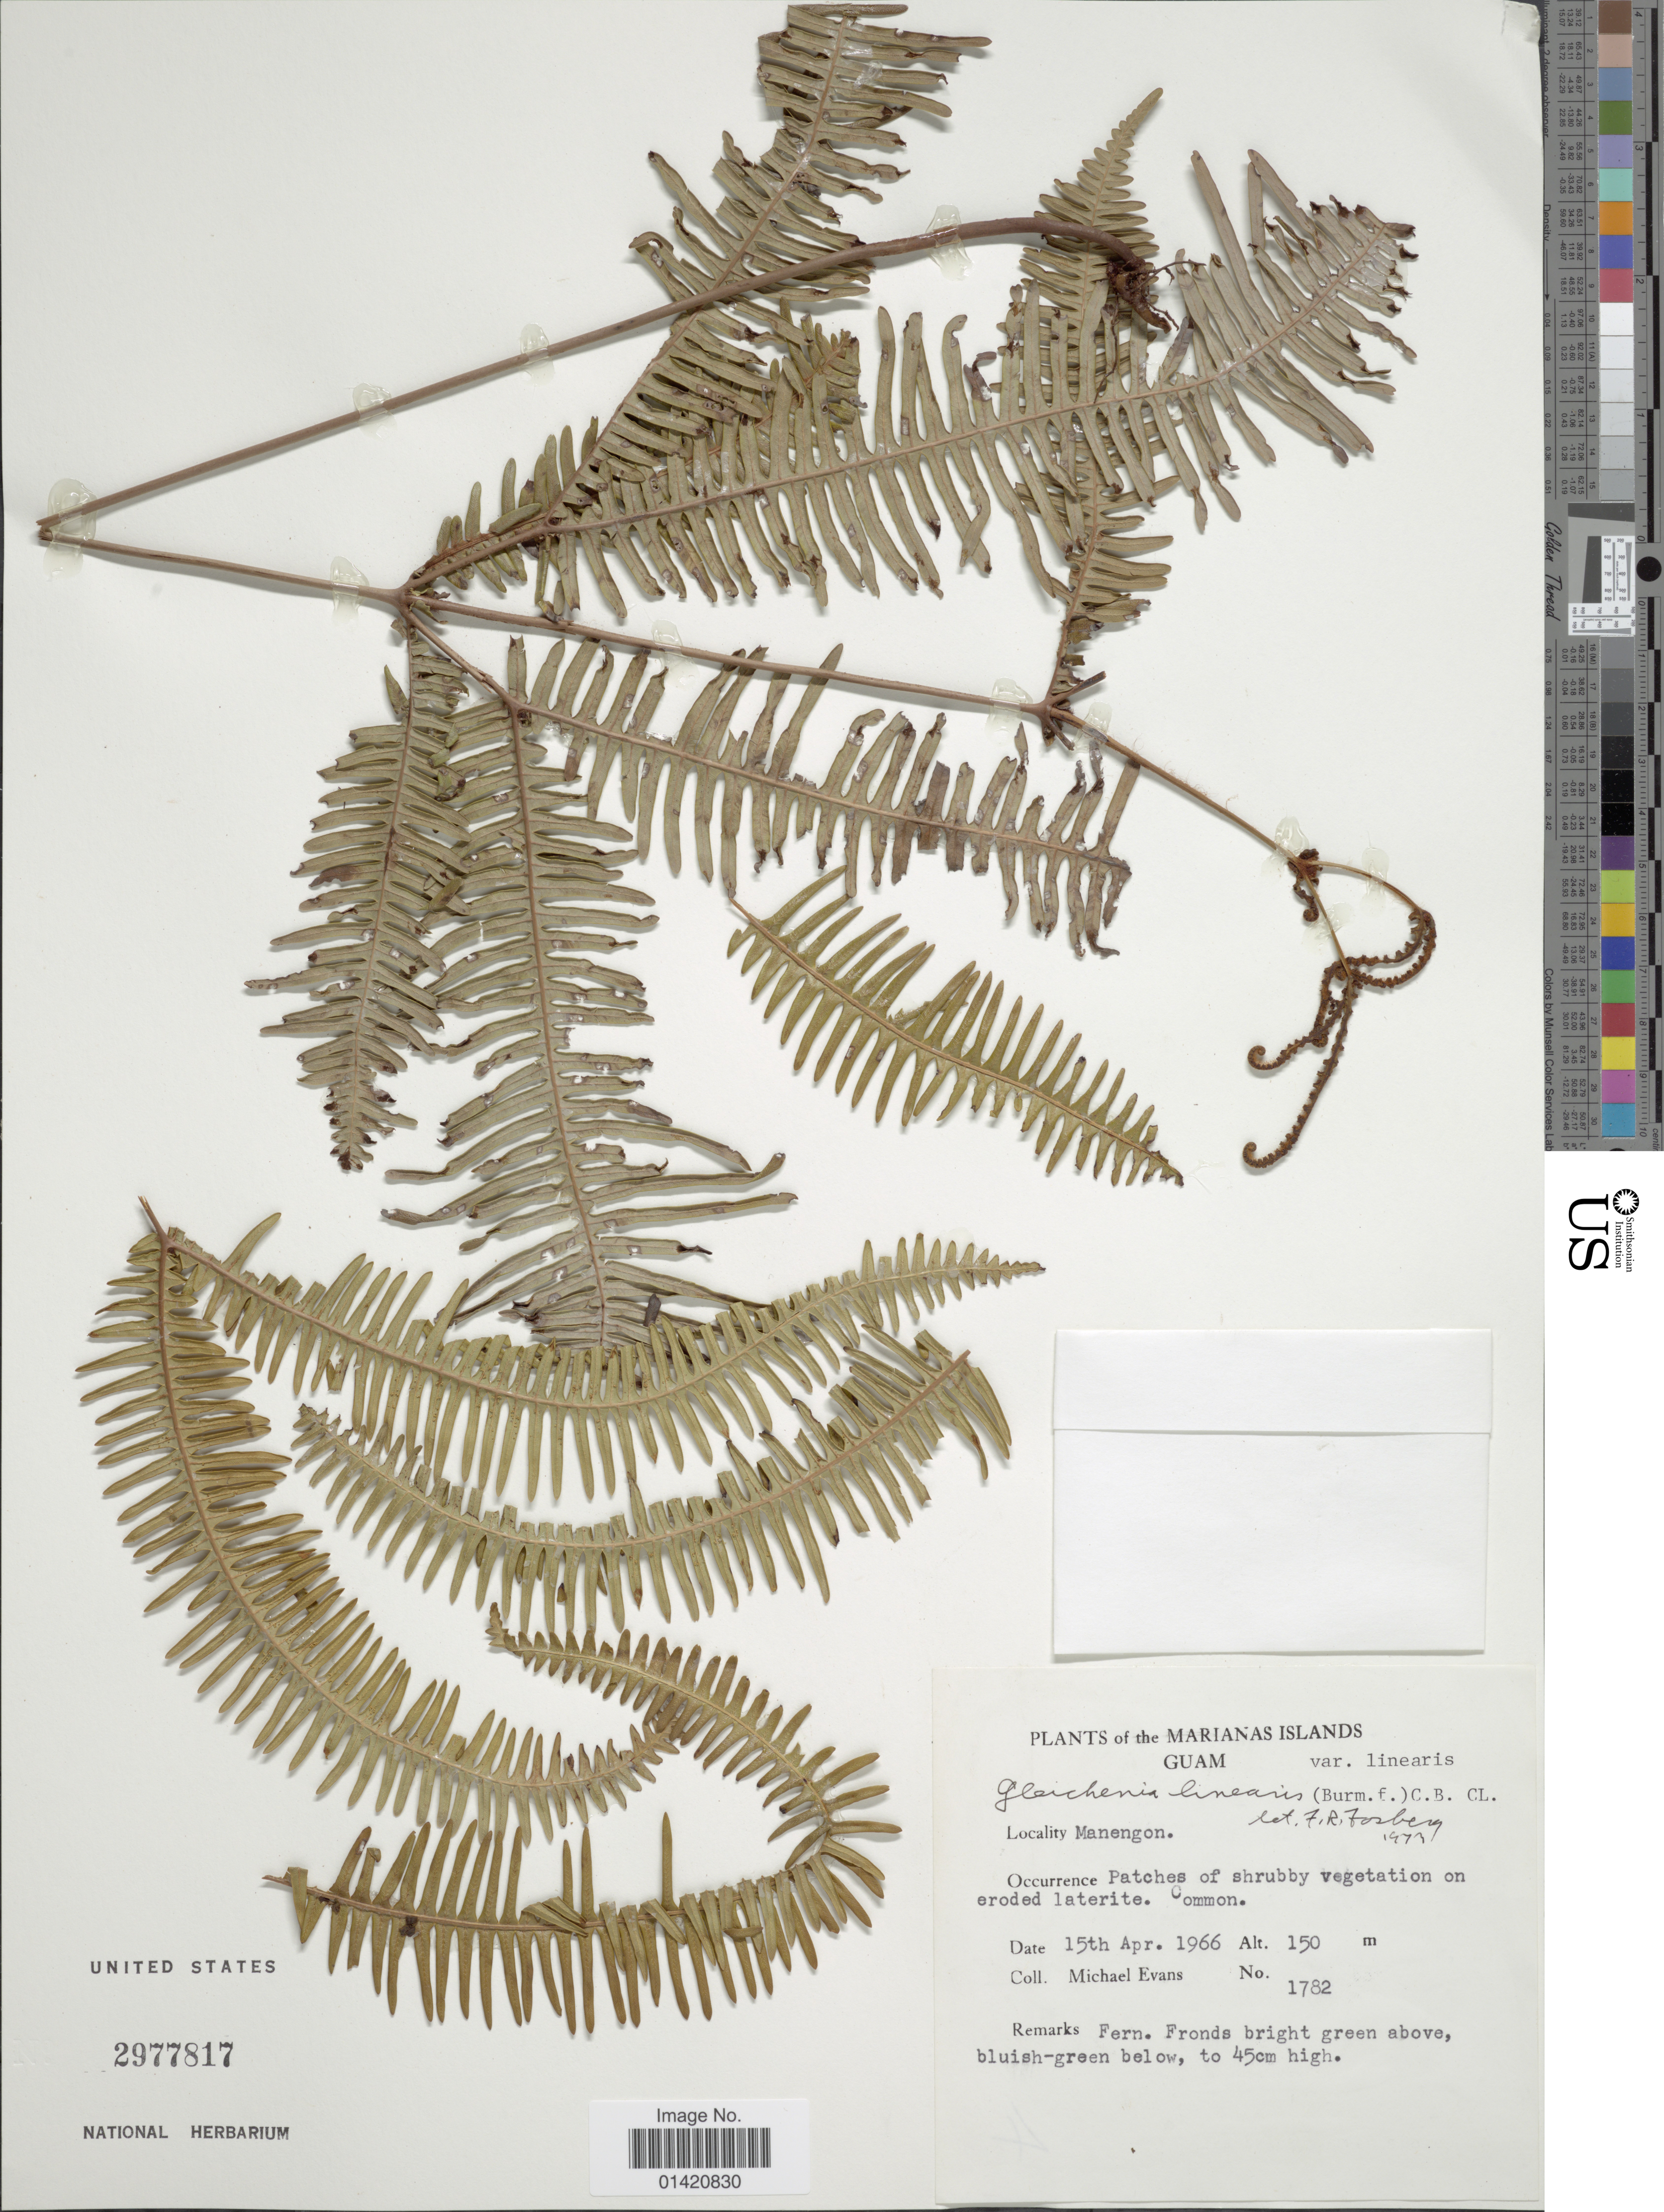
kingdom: Plantae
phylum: Tracheophyta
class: Polypodiopsida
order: Gleicheniales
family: Gleicheniaceae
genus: Dicranopteris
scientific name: Dicranopteris linearis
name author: (Burm. f.) Underw.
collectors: M. Evans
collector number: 1782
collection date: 1966-04-15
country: Guam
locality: The Mariana Islands, Manengon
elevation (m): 150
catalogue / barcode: US 2977817